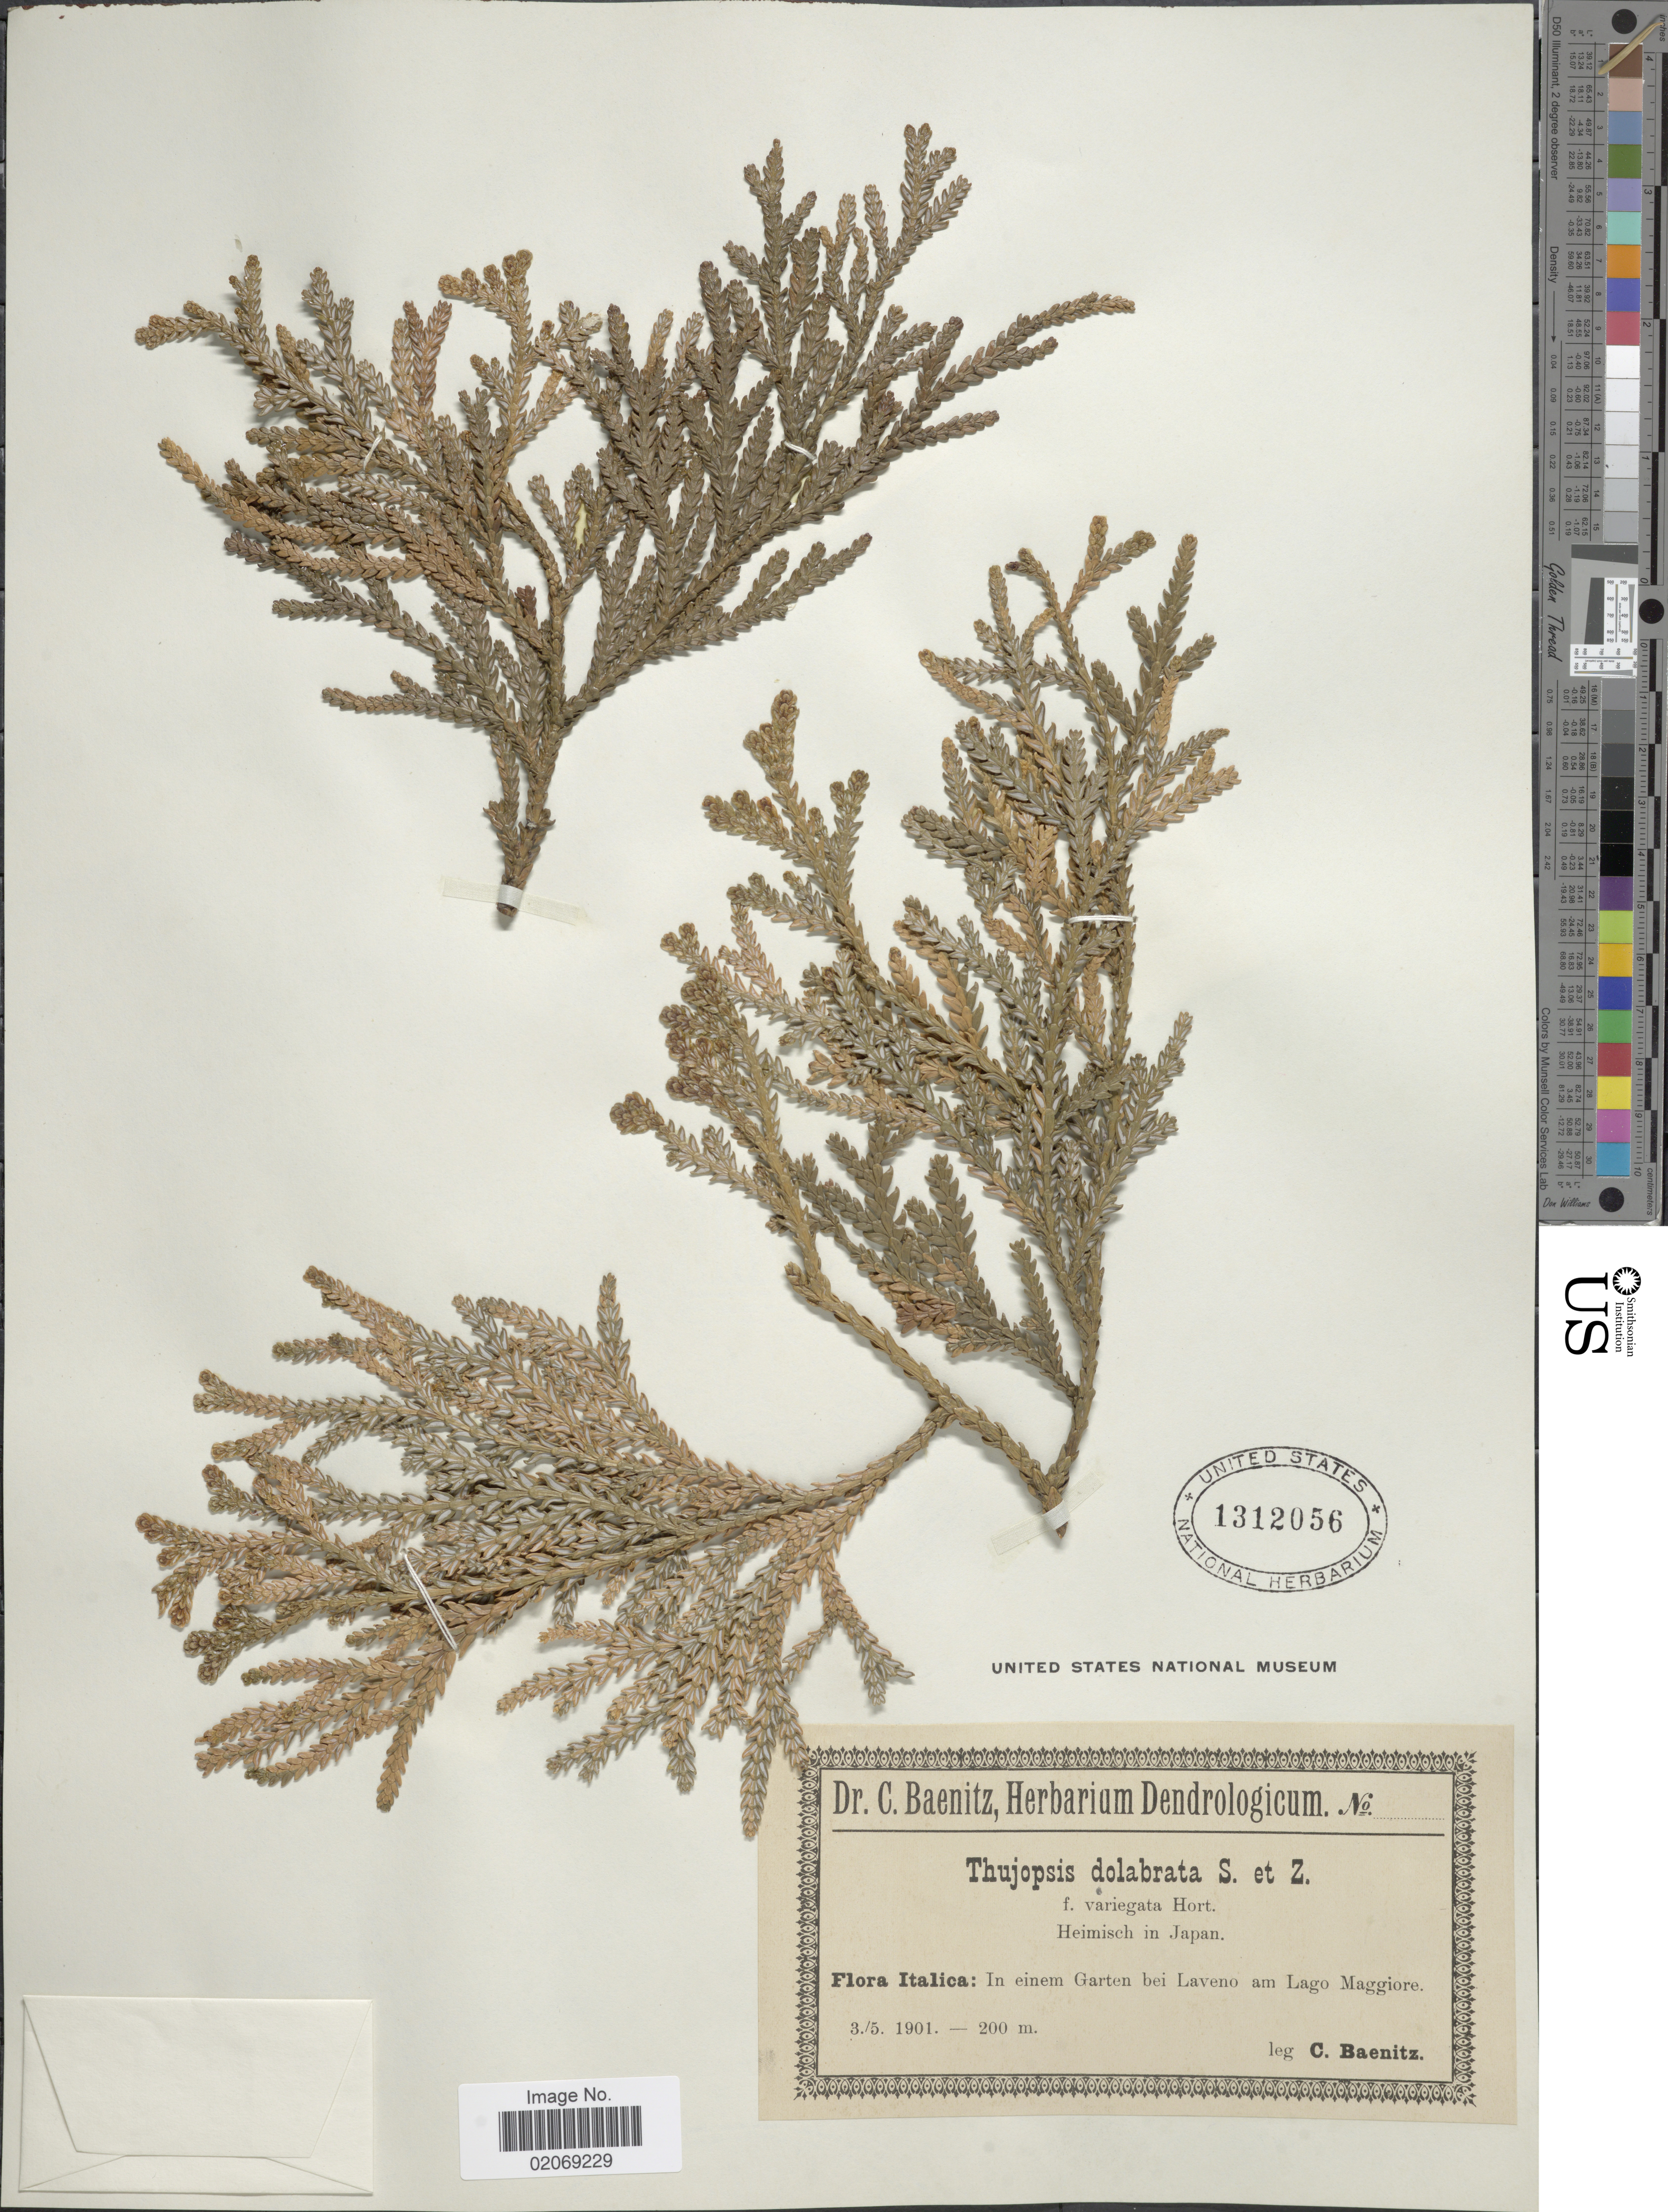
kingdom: Plantae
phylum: Tracheophyta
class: Pinopsida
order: Pinales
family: Cupressaceae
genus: Thujopsis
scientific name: Thujopsis dolabrata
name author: (Thunb. ex L. f.) Siebold & Zucc.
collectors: C. G. Baenitz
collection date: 1901-05-03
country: Italy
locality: Heimisch in Japan. Italica: In einem Garten bei Laveno am Lago Maggiore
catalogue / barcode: US 1312056